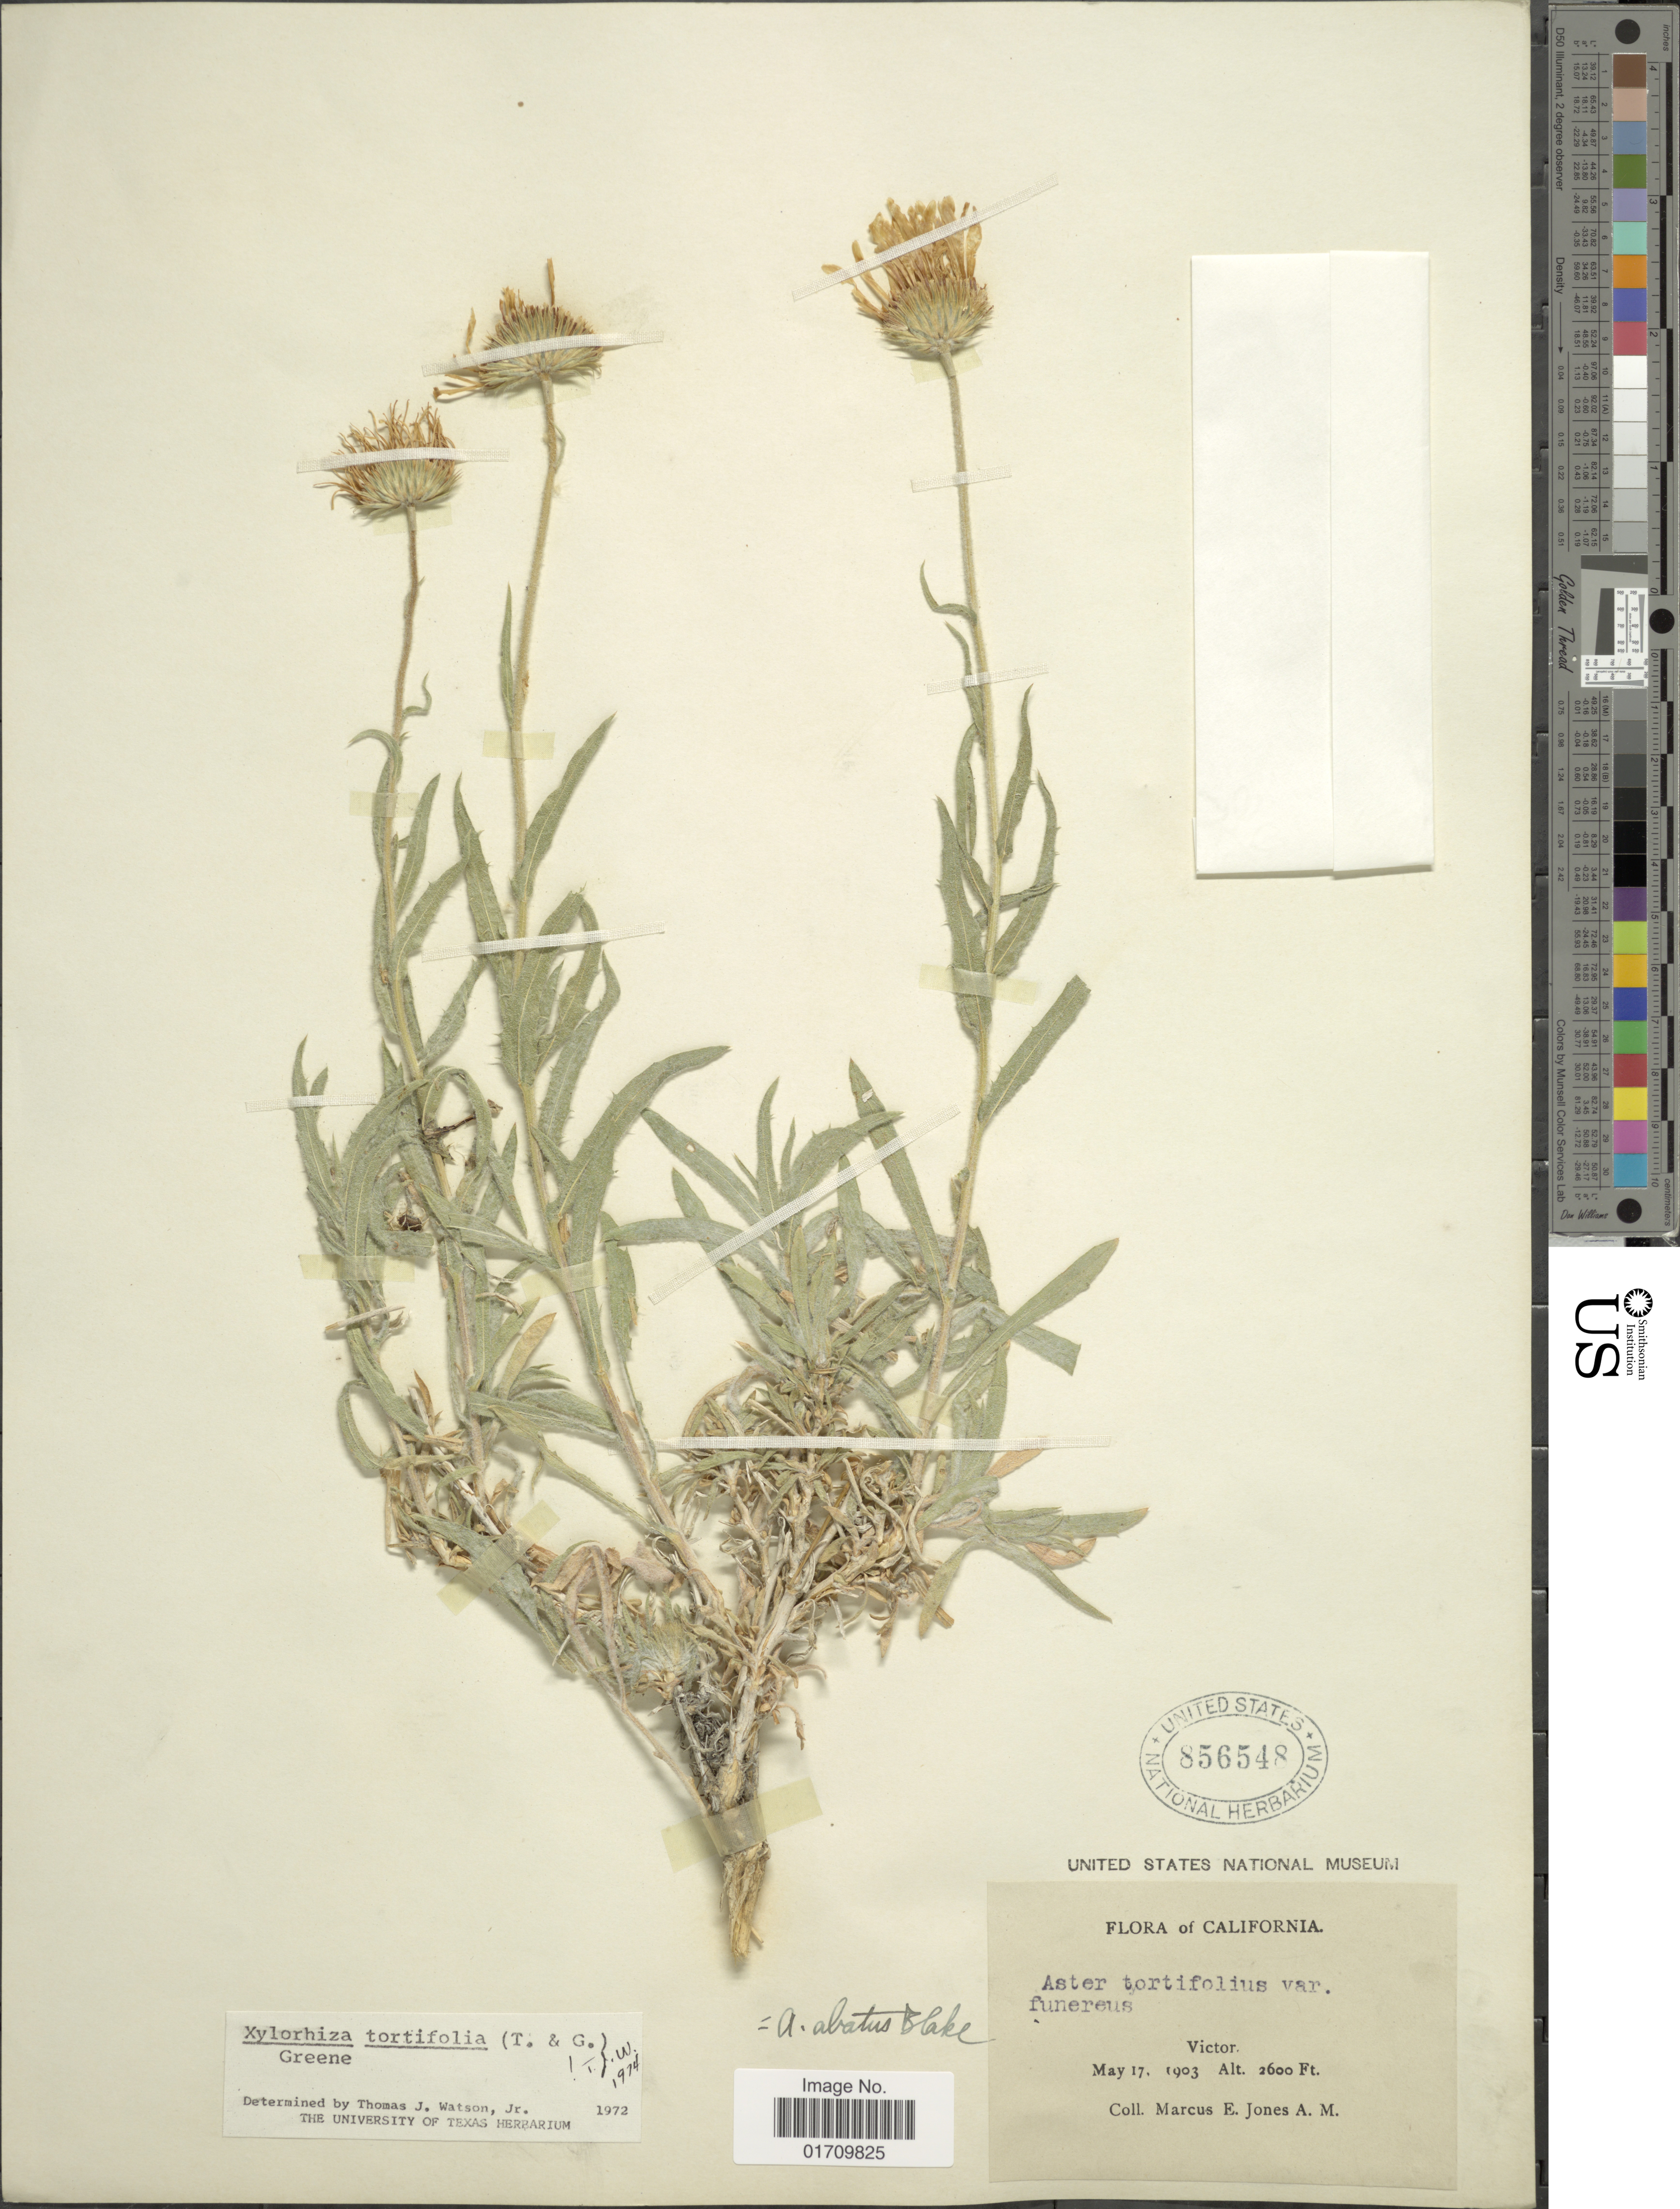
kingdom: Plantae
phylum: Tracheophyta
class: Magnoliopsida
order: Asterales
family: Asteraceae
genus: Xylorhiza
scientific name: Xylorhiza tortifolia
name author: (Torr. & A. Gray) Greene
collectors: M. E. Jones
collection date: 1903-05-17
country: United States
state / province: California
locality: Victor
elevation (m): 792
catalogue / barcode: US 856548